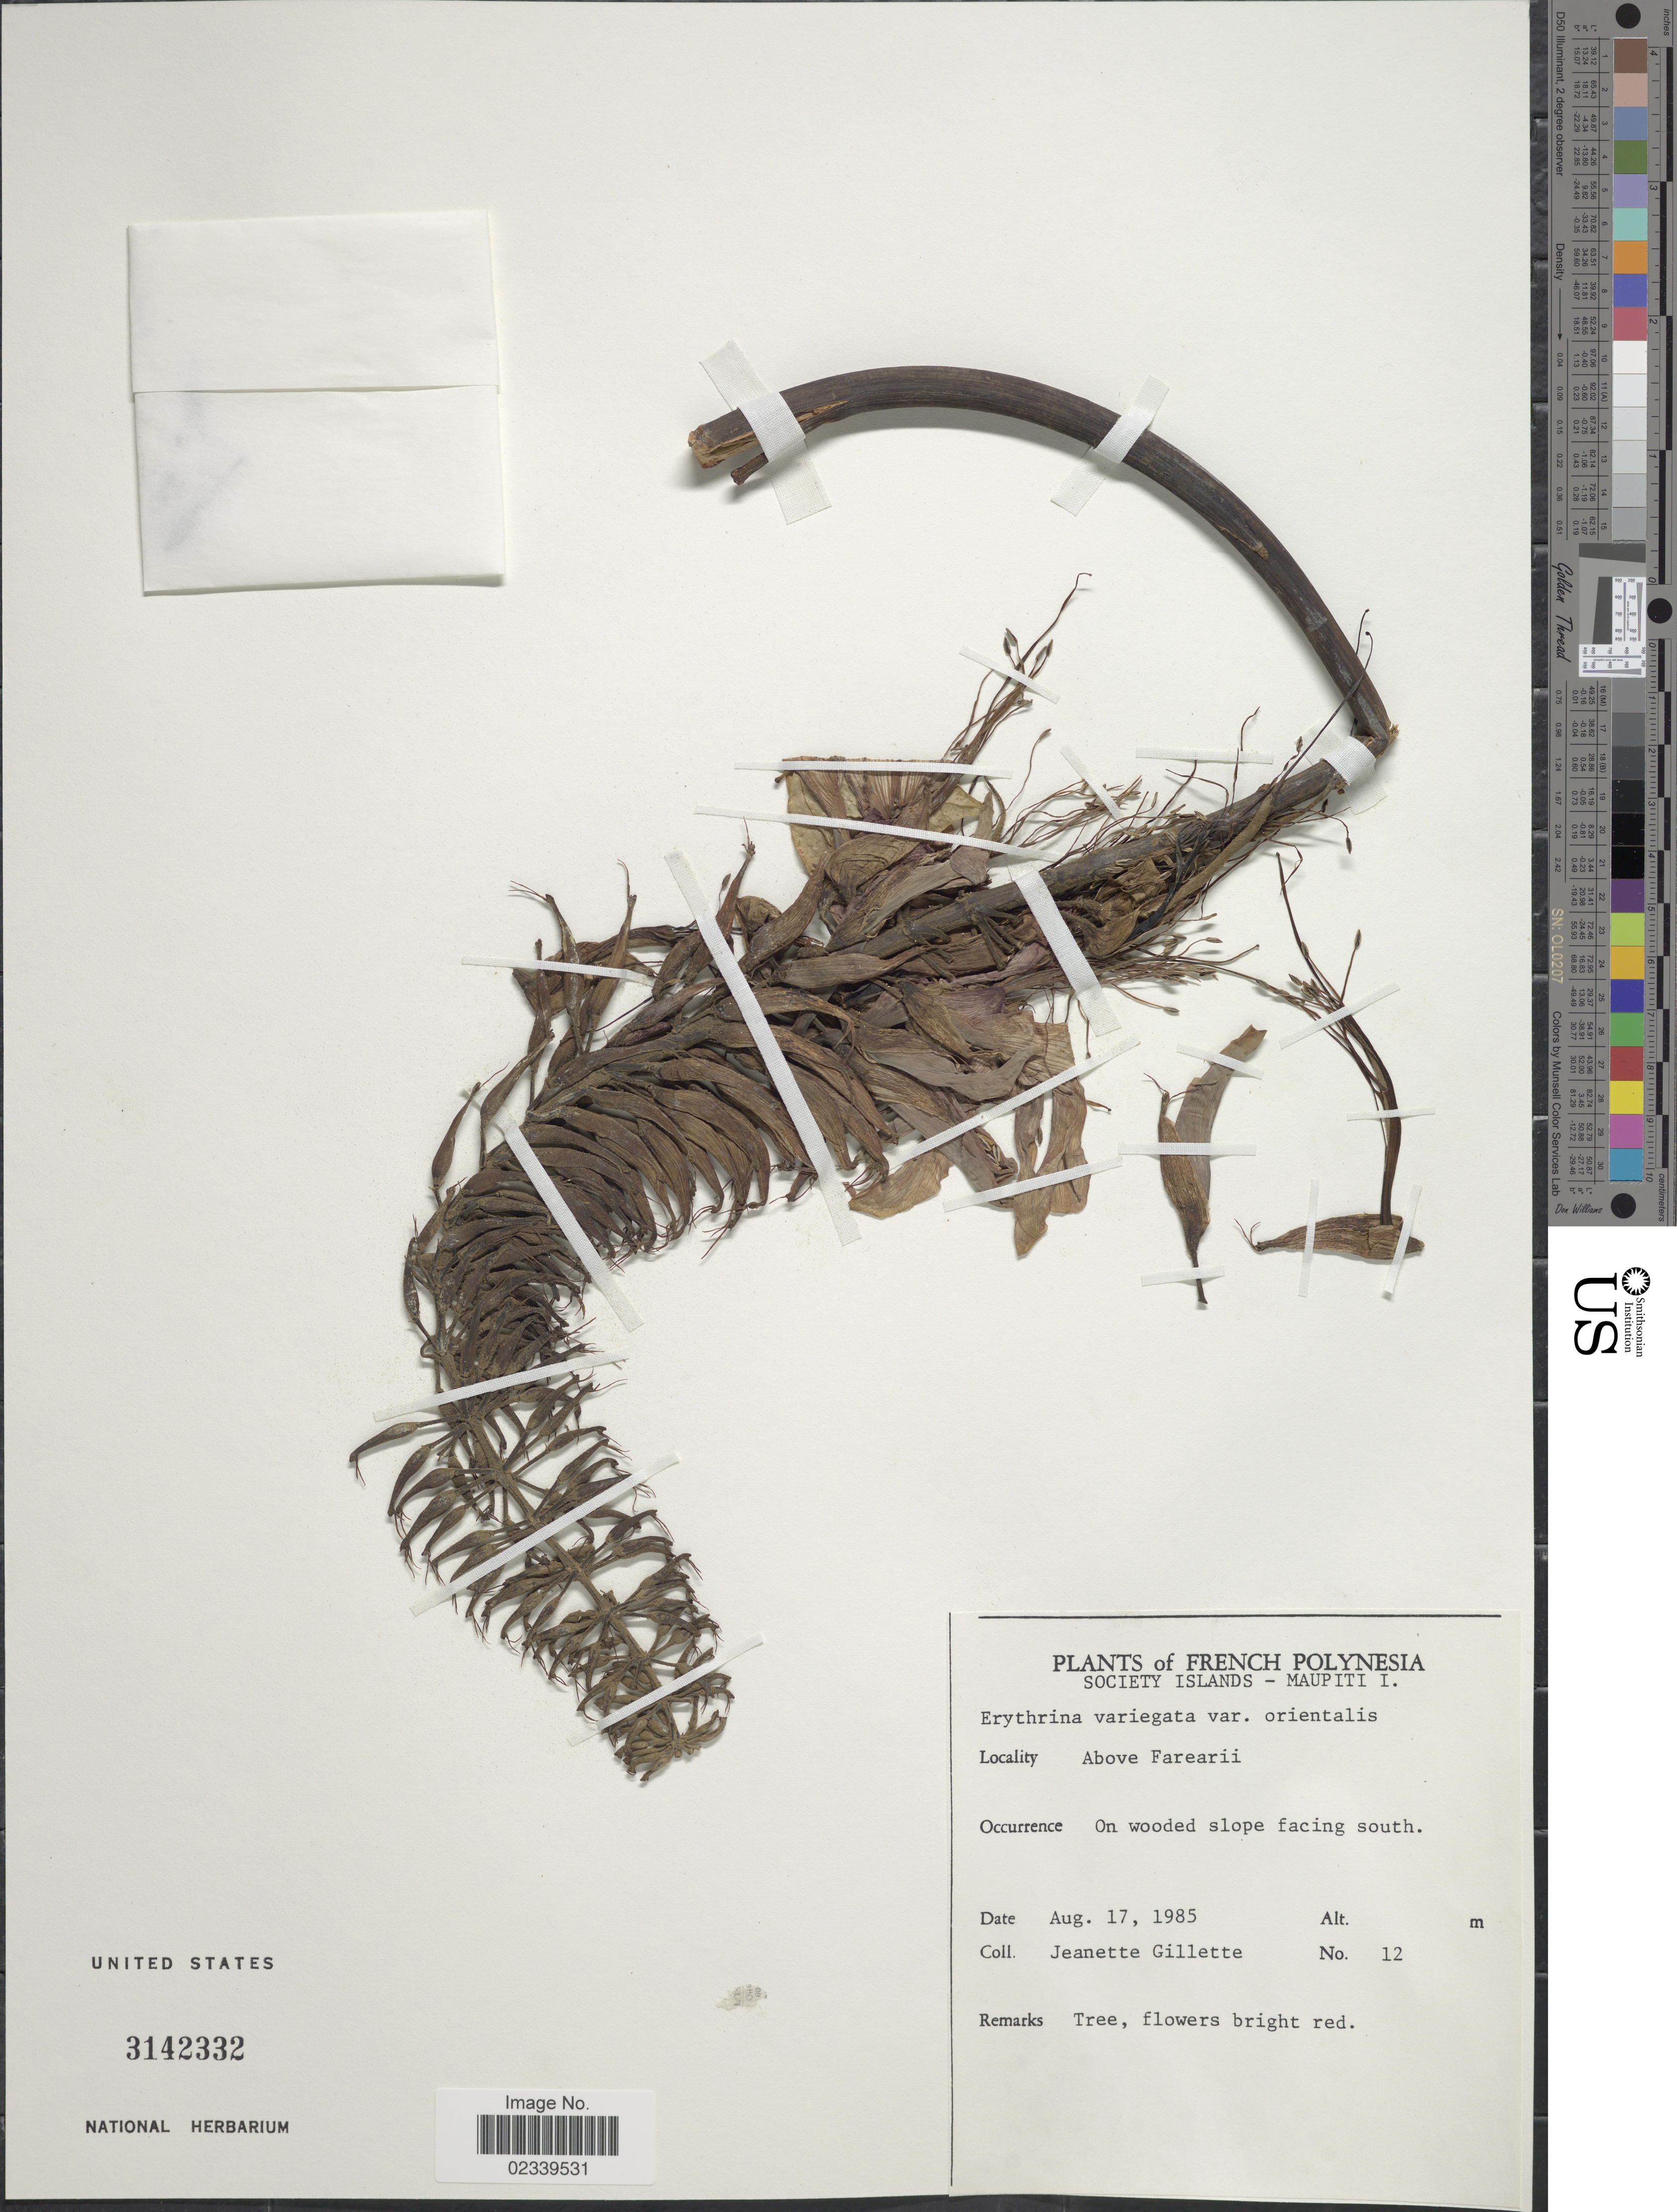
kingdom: Plantae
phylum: Tracheophyta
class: Magnoliopsida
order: Fabales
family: Fabaceae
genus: Erythrina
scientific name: Erythrina variegata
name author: L.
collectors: J. Gillette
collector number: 12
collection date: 1985-08-17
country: French Polynesia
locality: Society Islands, Above Farearii, on wooded slope facing south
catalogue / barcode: US 3142332